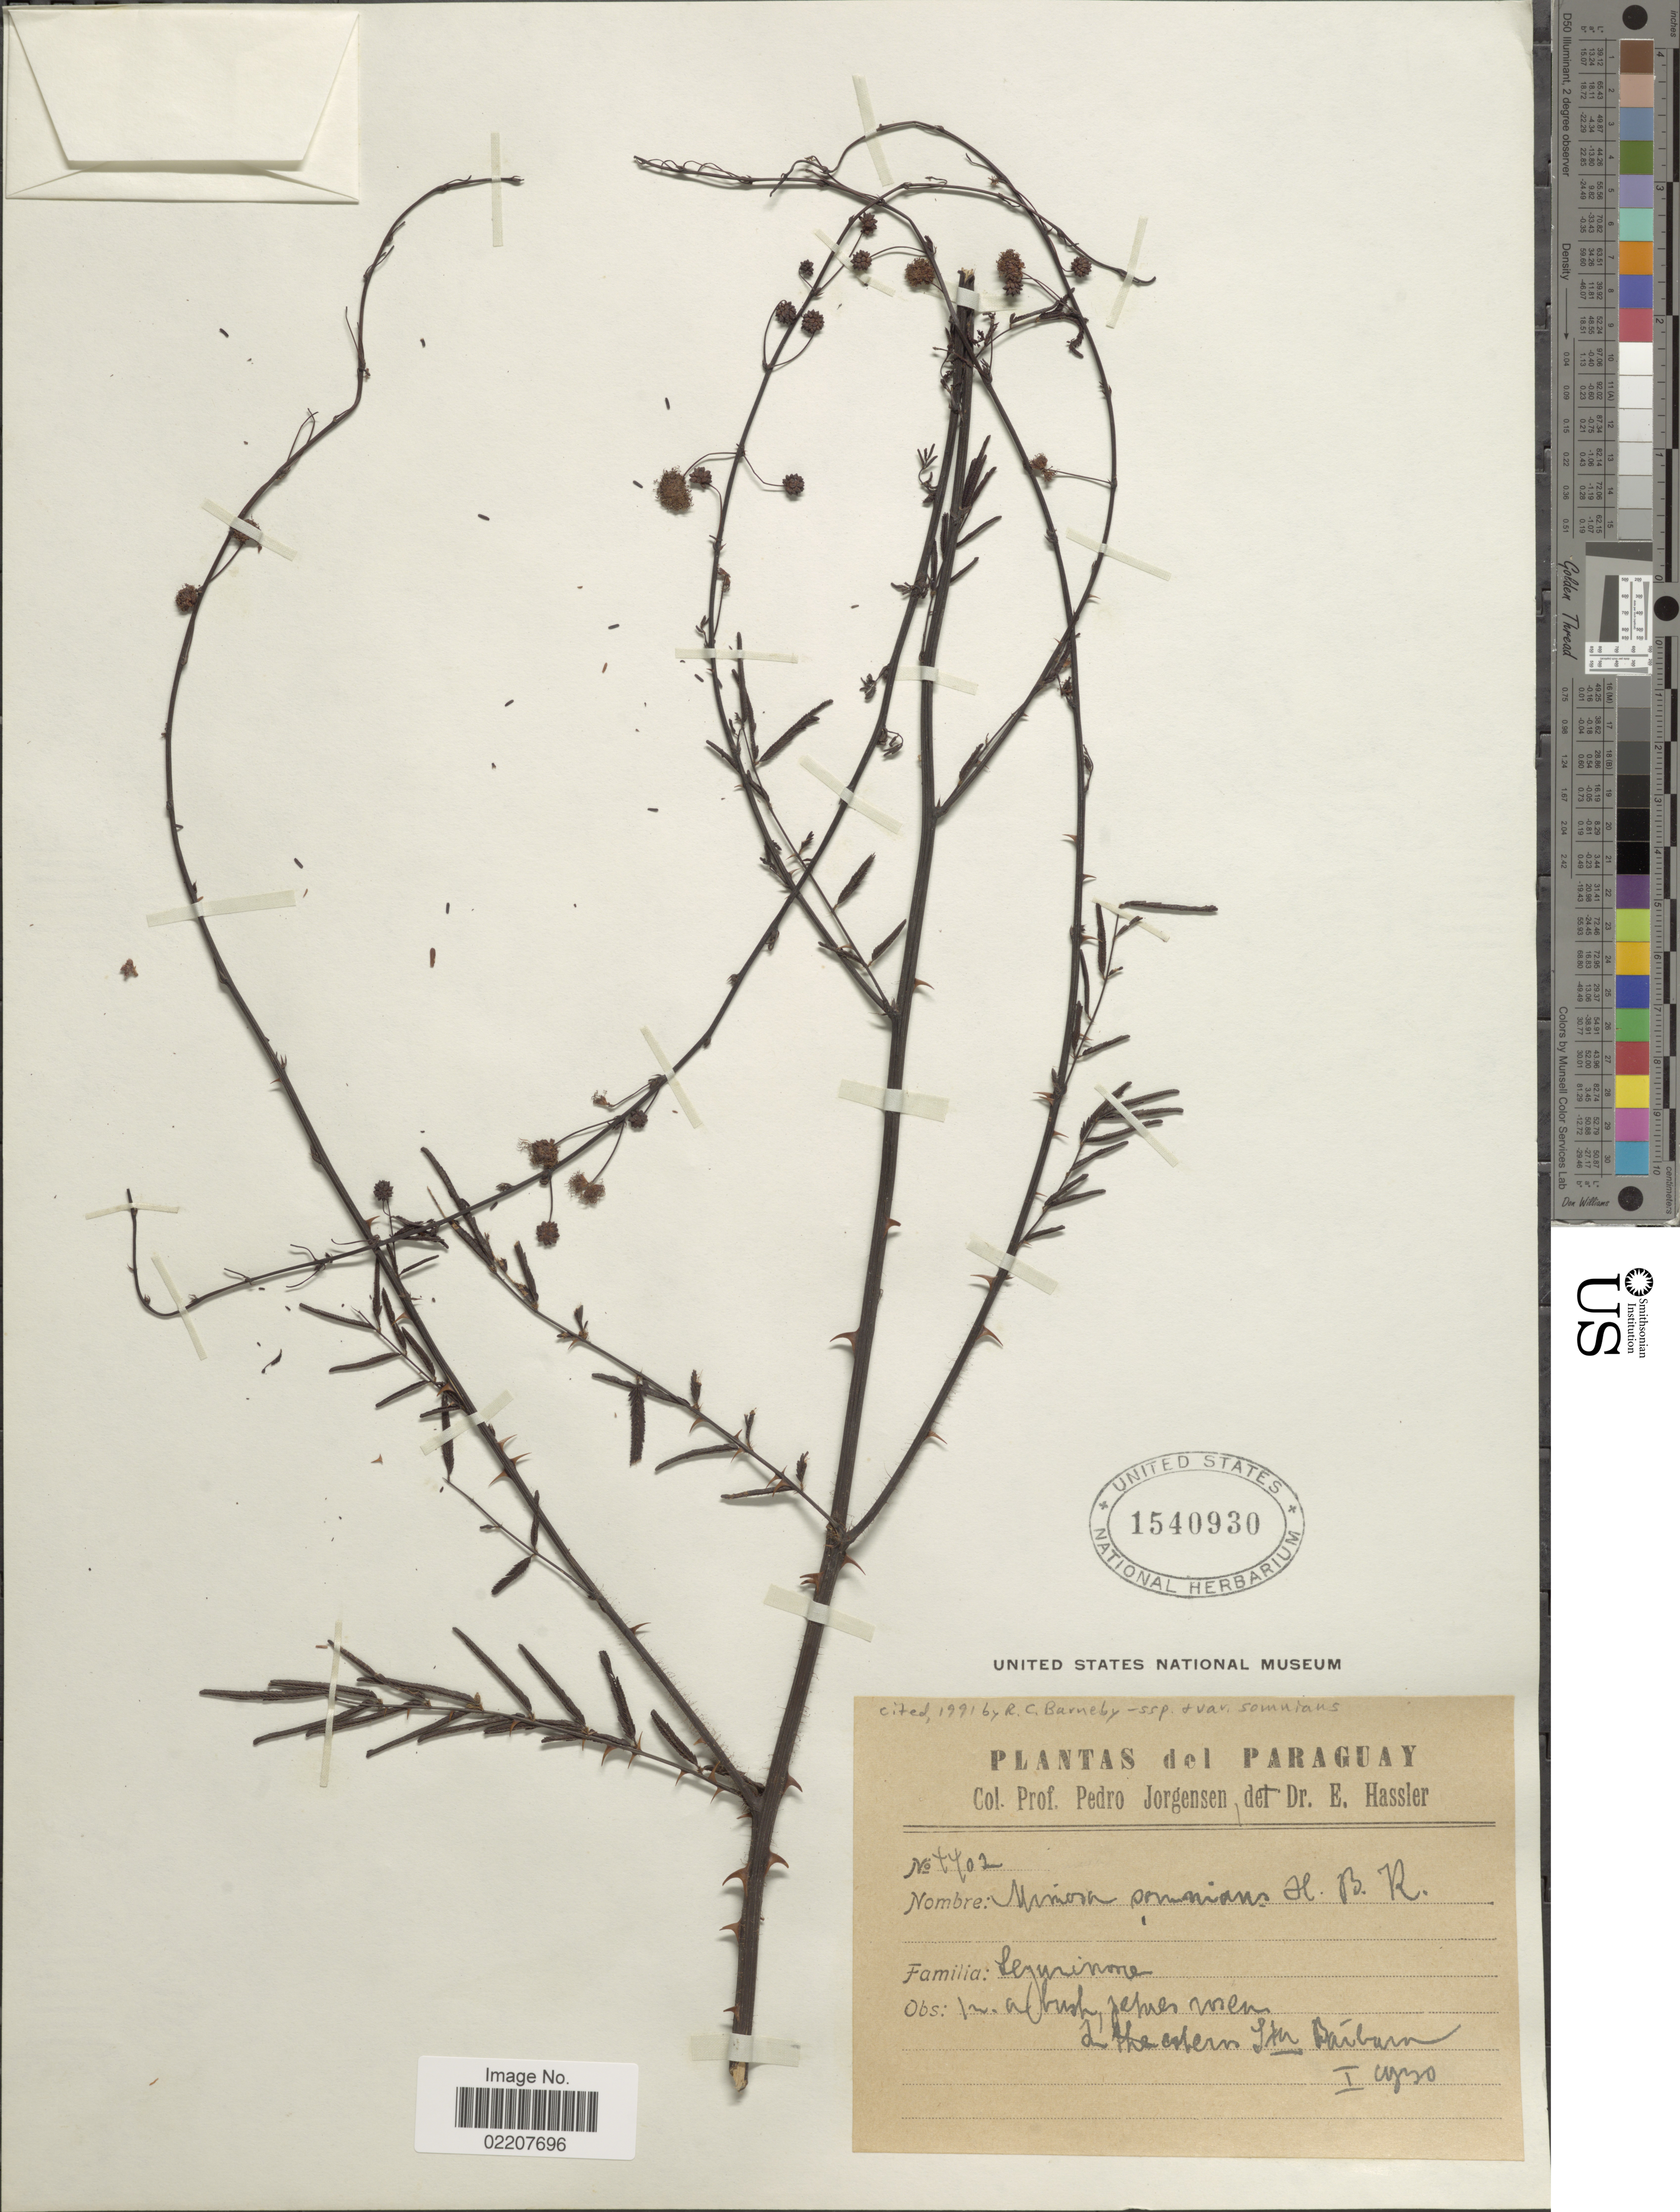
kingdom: Plantae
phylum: Tracheophyta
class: Magnoliopsida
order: Fabales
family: Fabaceae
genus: Mimosa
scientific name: Mimosa somnians var. somnians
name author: Humb. & Bonpl. ex Willd.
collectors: P. Jörgensen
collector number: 4402*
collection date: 1930-01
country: Paraguay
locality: In the esteros Ihu Barbara [interpreted]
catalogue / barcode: US 1540930